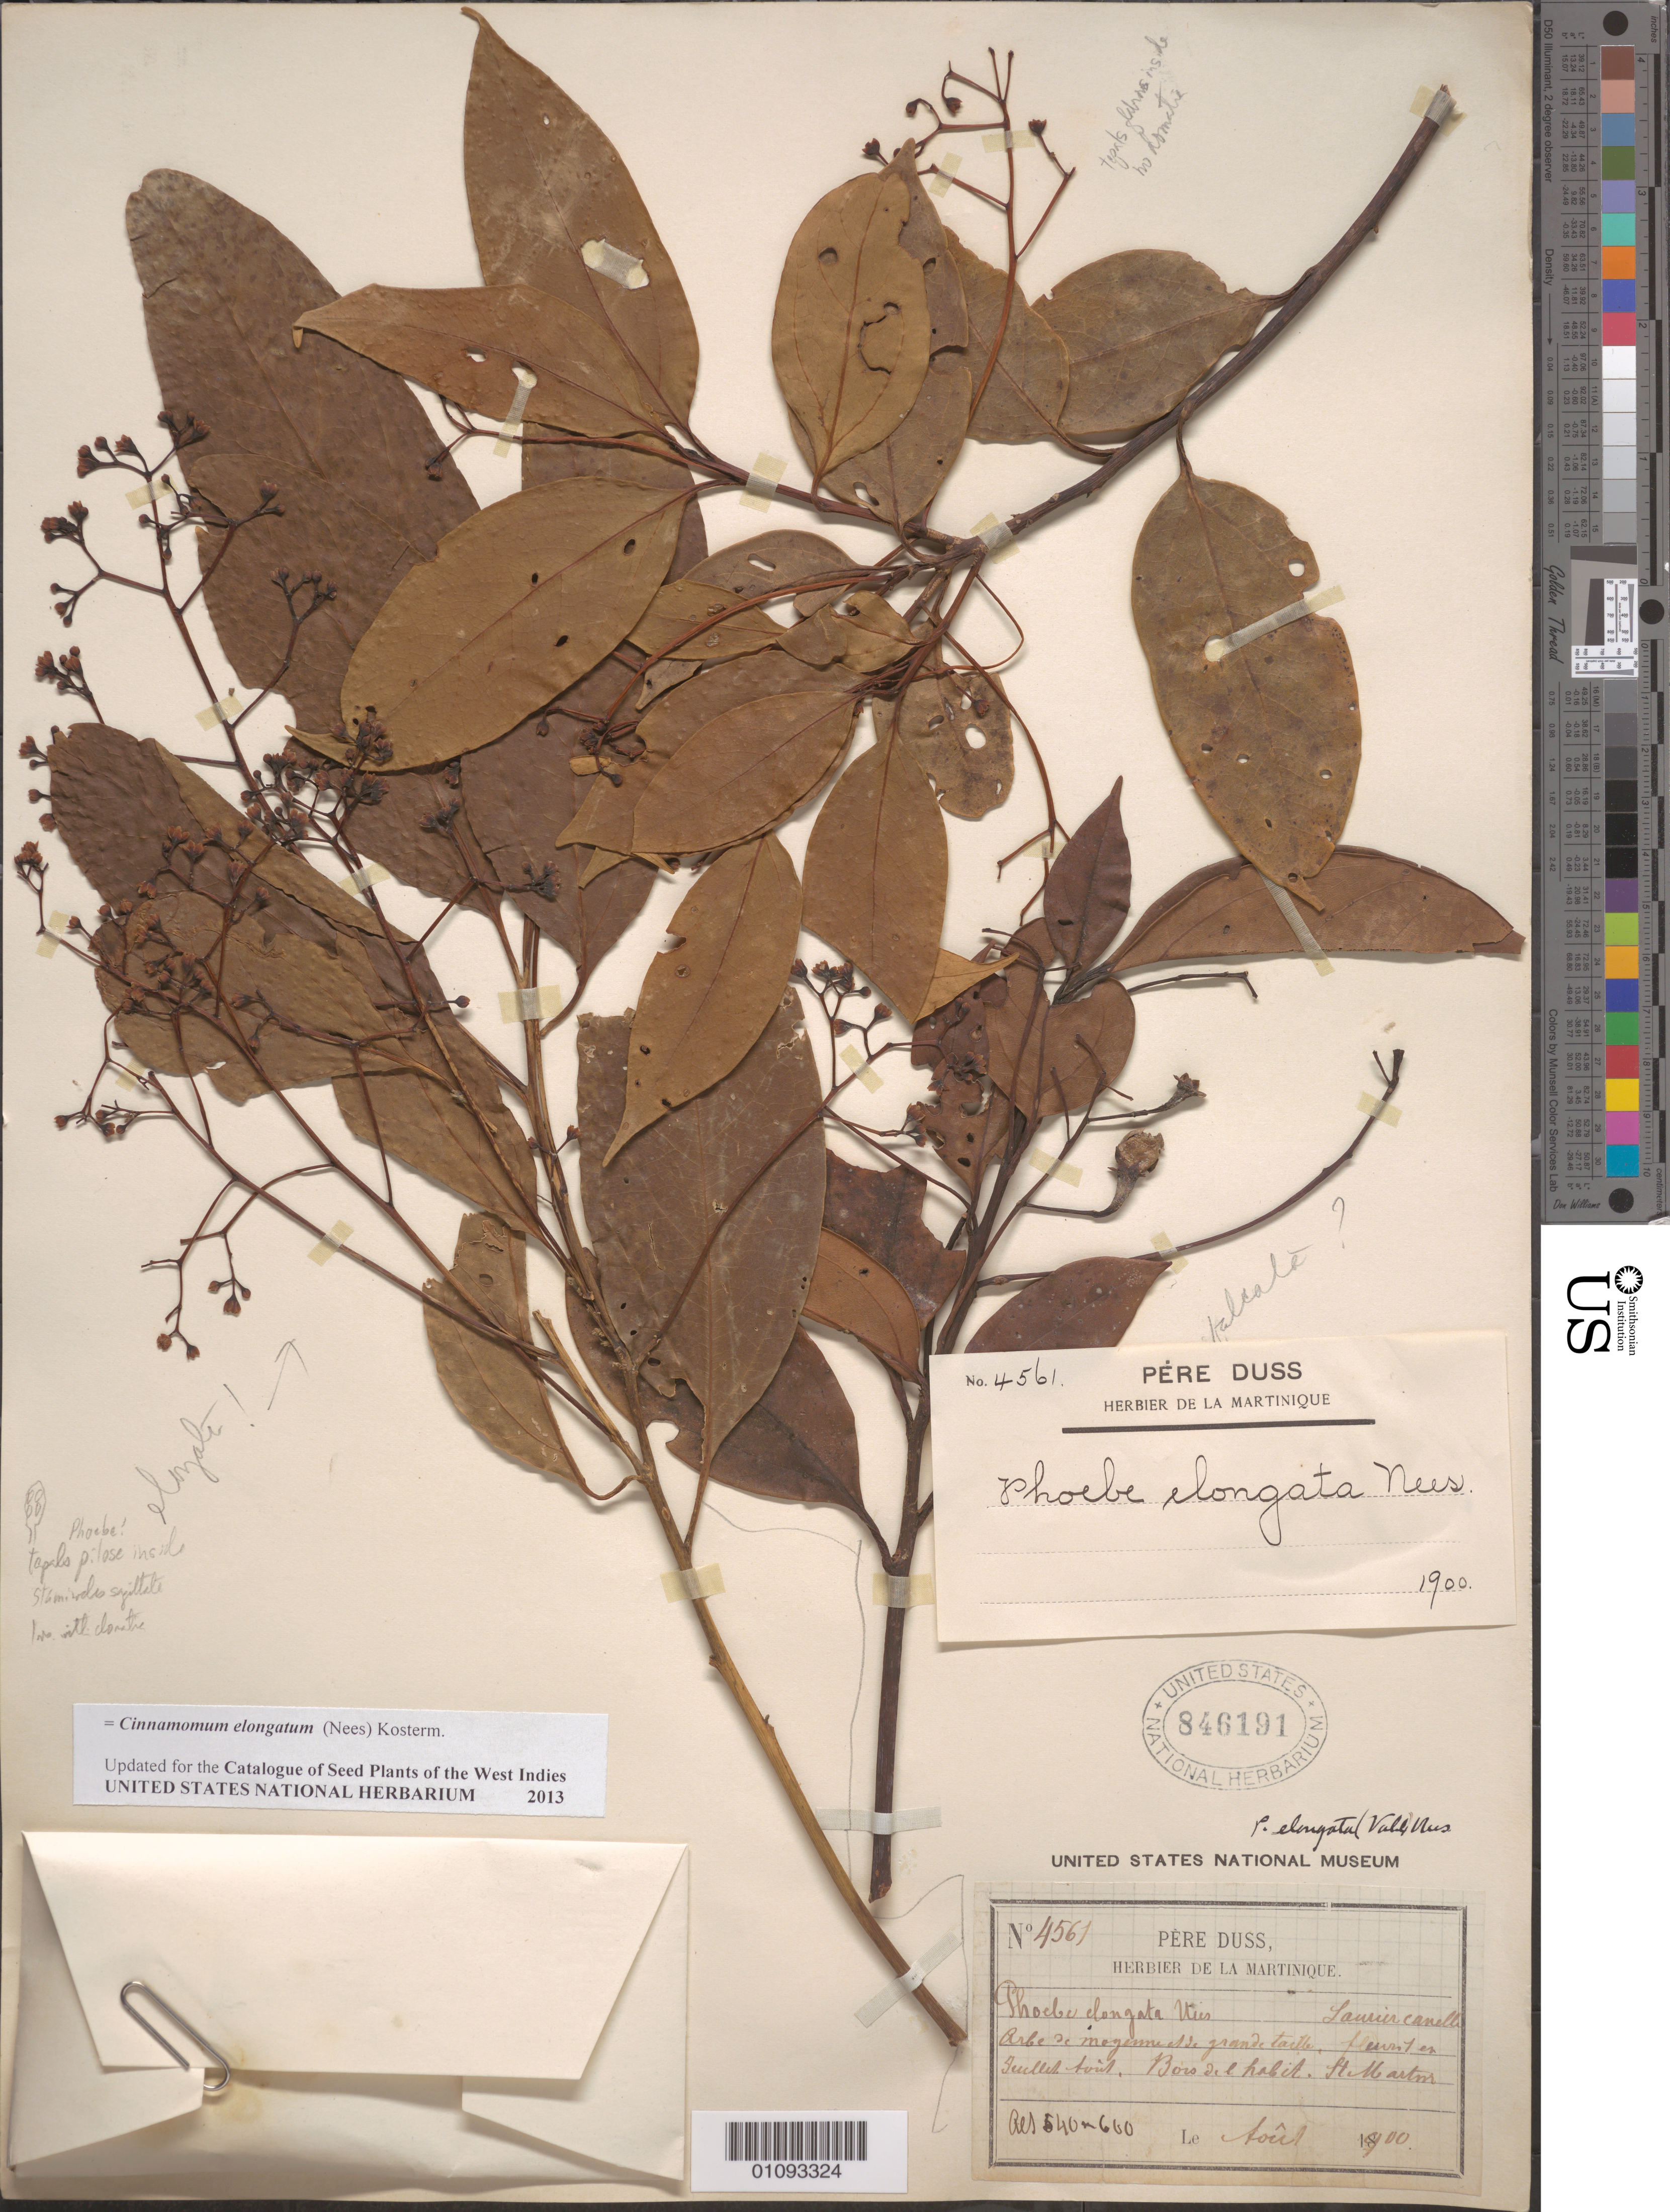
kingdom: Plantae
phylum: Tracheophyta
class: Magnoliopsida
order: Laurales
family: Lauraceae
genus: Cinnamomum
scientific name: Cinnamomum elongatum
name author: (Nees) Kosterm.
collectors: Père Duss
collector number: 4561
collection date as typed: Aug 1900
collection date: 1900-08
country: Martinique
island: Martinique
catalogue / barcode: US 846191